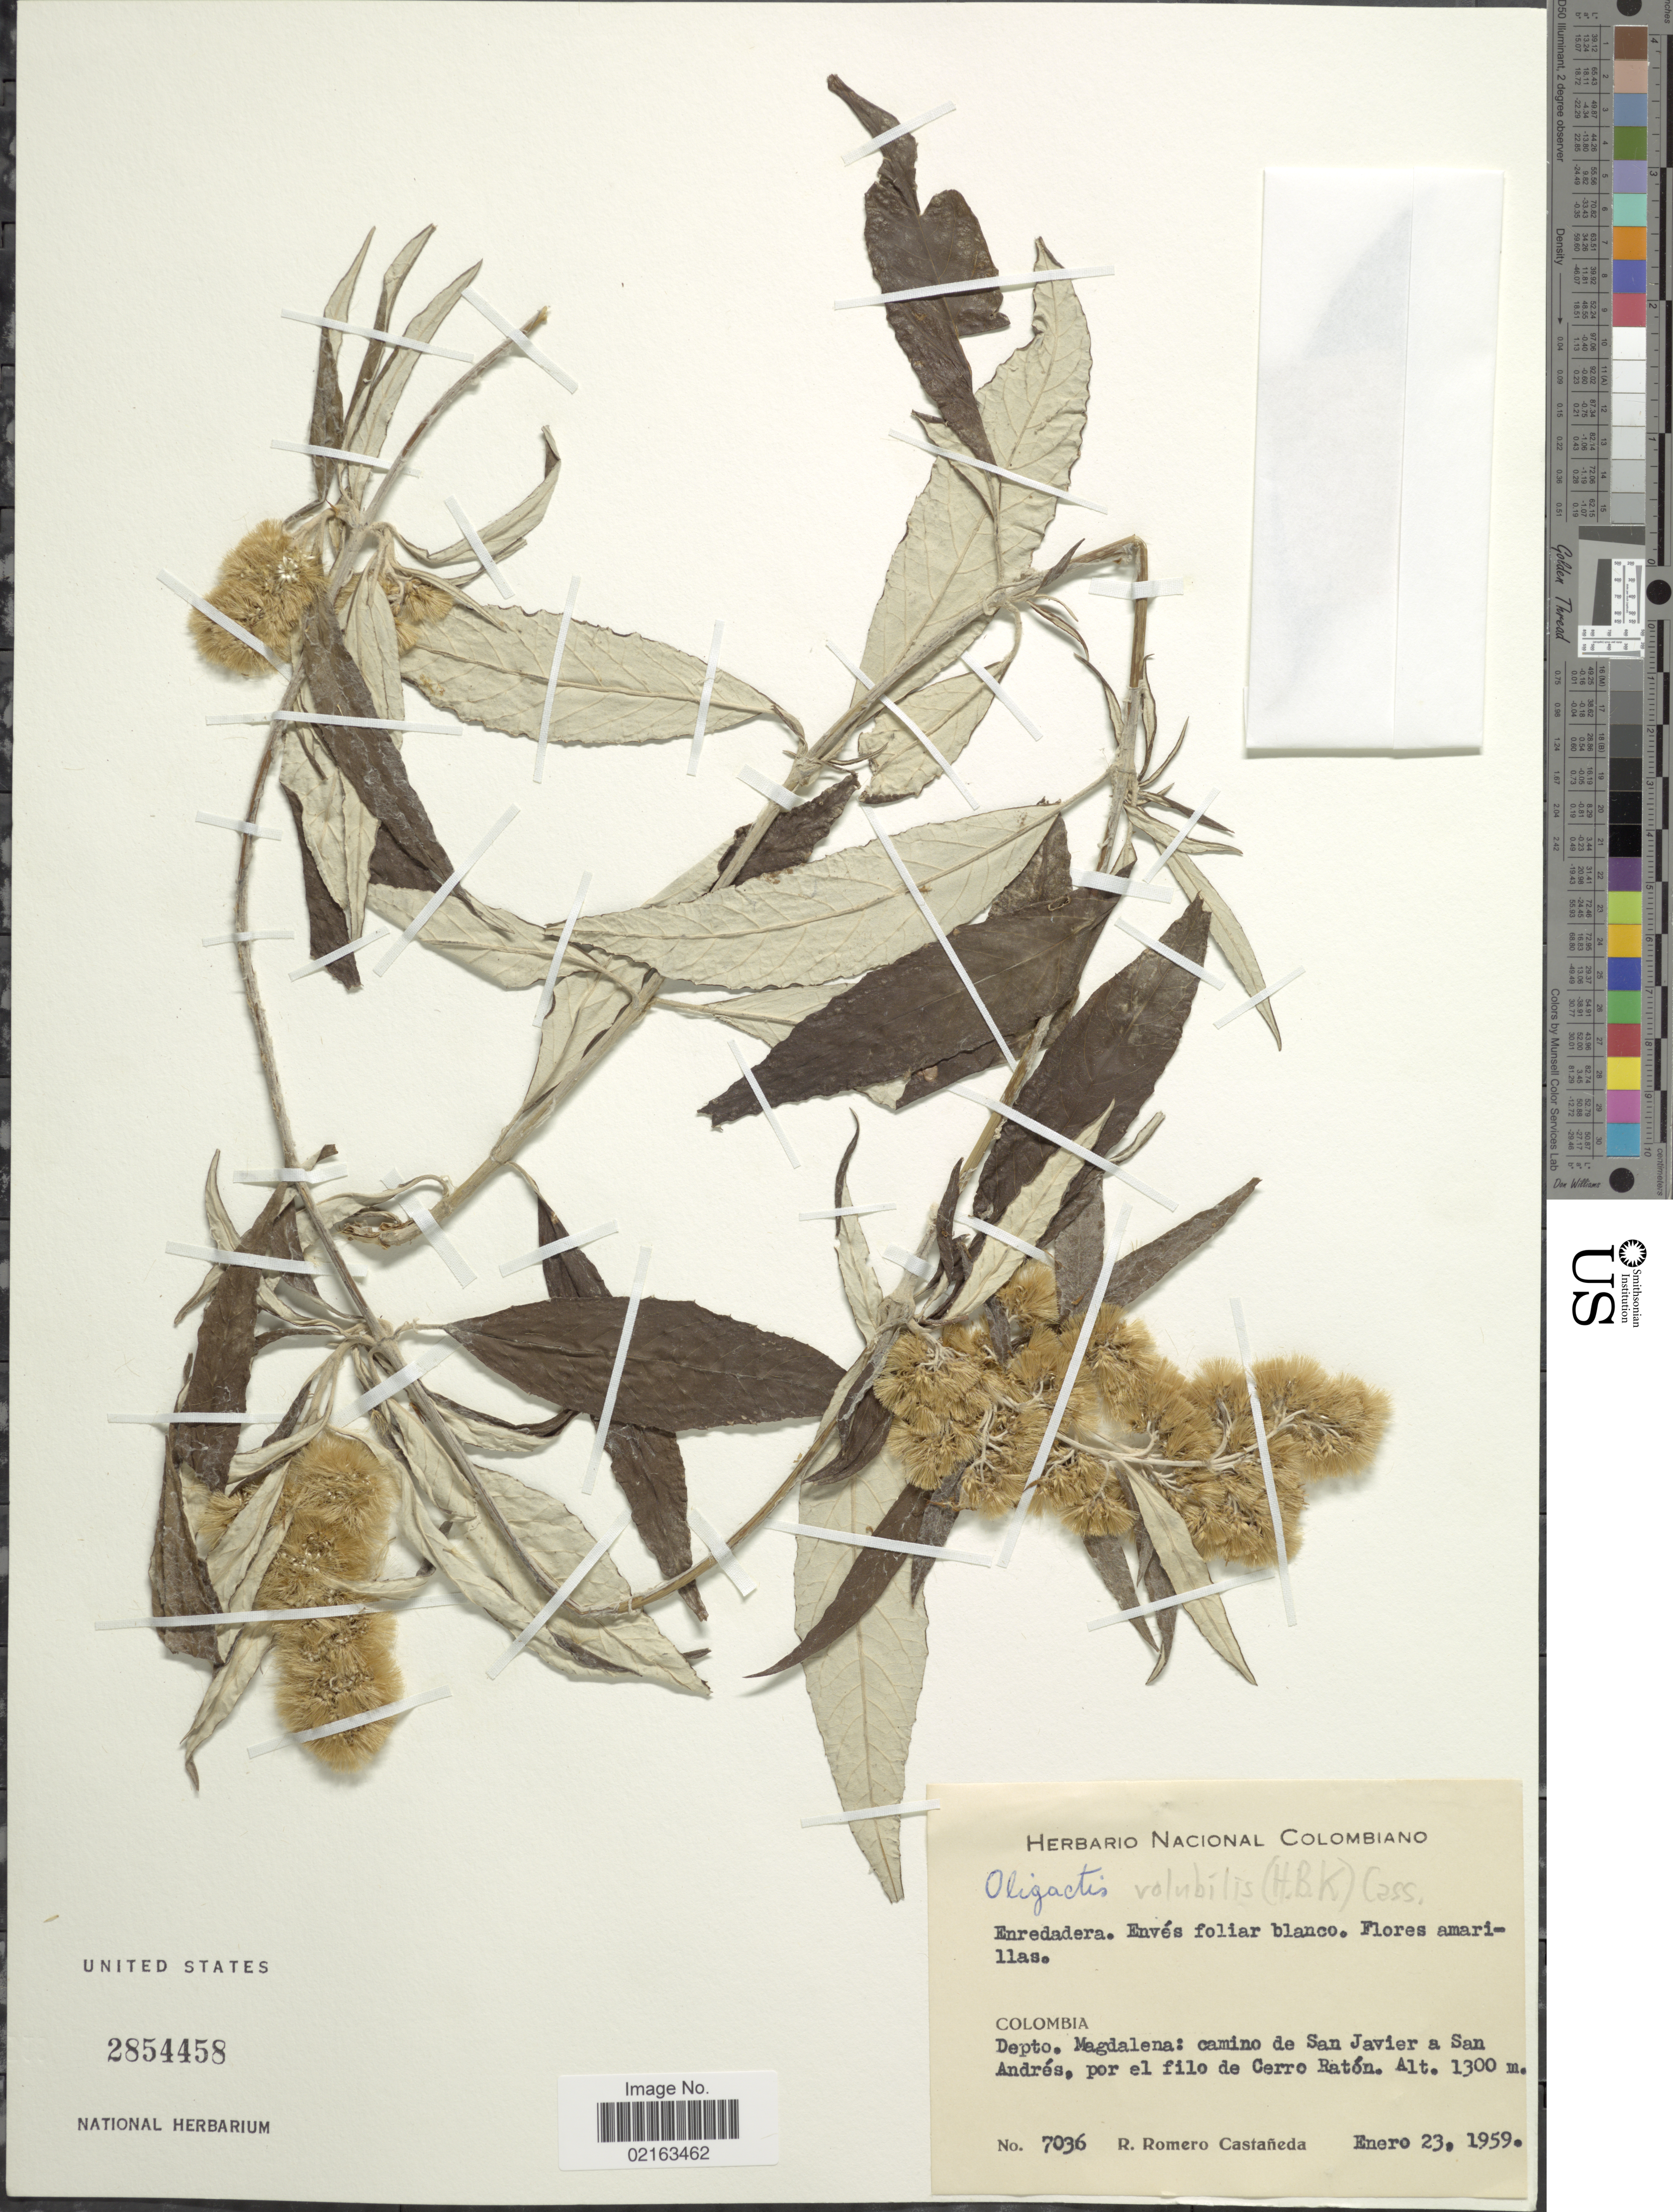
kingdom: Plantae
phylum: Tracheophyta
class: Magnoliopsida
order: Asterales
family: Asteraceae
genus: Oligactis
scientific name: Oligactis volubilis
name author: (Kunth) Cass.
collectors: R. Romero Castañeda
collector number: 7036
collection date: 1959-01-23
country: Colombia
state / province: Magdalena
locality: Colombia. Depto. Magdalena: camino de San Javier a San Andrés, por el filo de Cerro Batón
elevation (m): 1300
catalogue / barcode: US 2854458